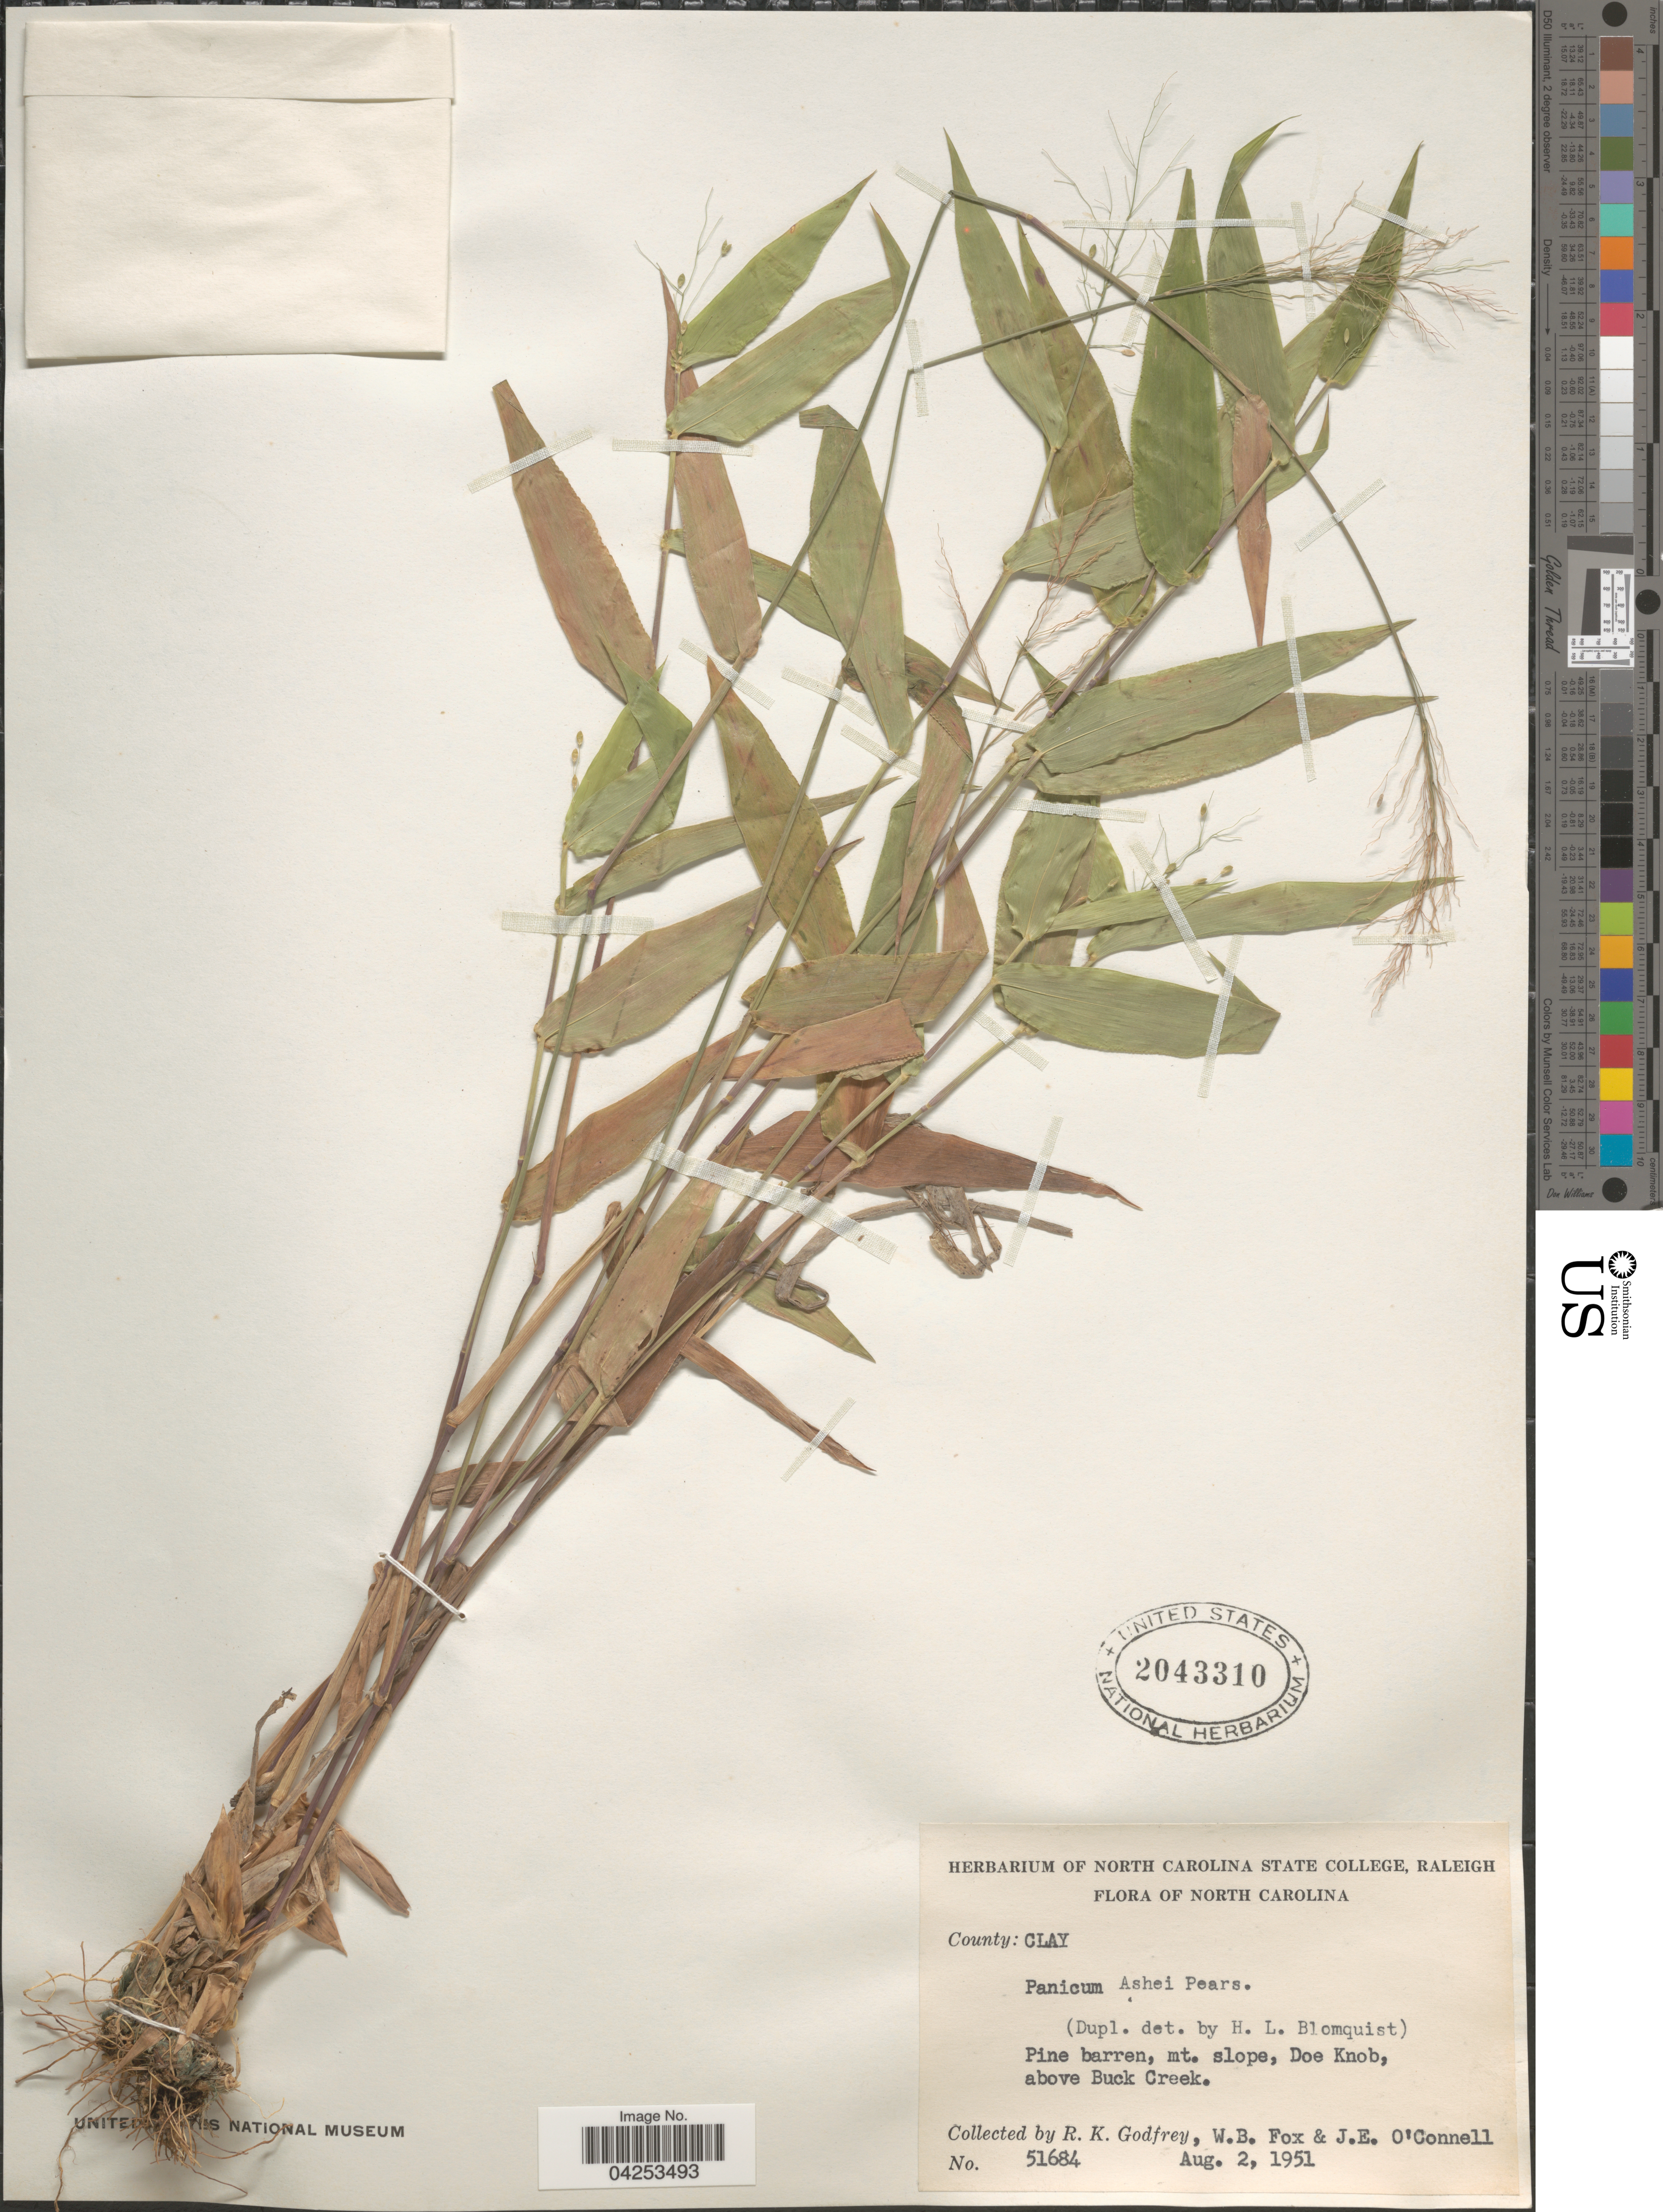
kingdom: Plantae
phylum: Tracheophyta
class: Liliopsida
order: Poales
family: Poaceae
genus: Dichanthelium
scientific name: Dichanthelium commutatum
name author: (Schult.) Gould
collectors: R. K. Godfrey, W. B. Fox & J. O'Connell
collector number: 51684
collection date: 1951-08-02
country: United States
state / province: North Carolina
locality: County: Clay. Pine barren, mt. slope, Doe Knob, above Buck Creek.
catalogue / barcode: US 2043310